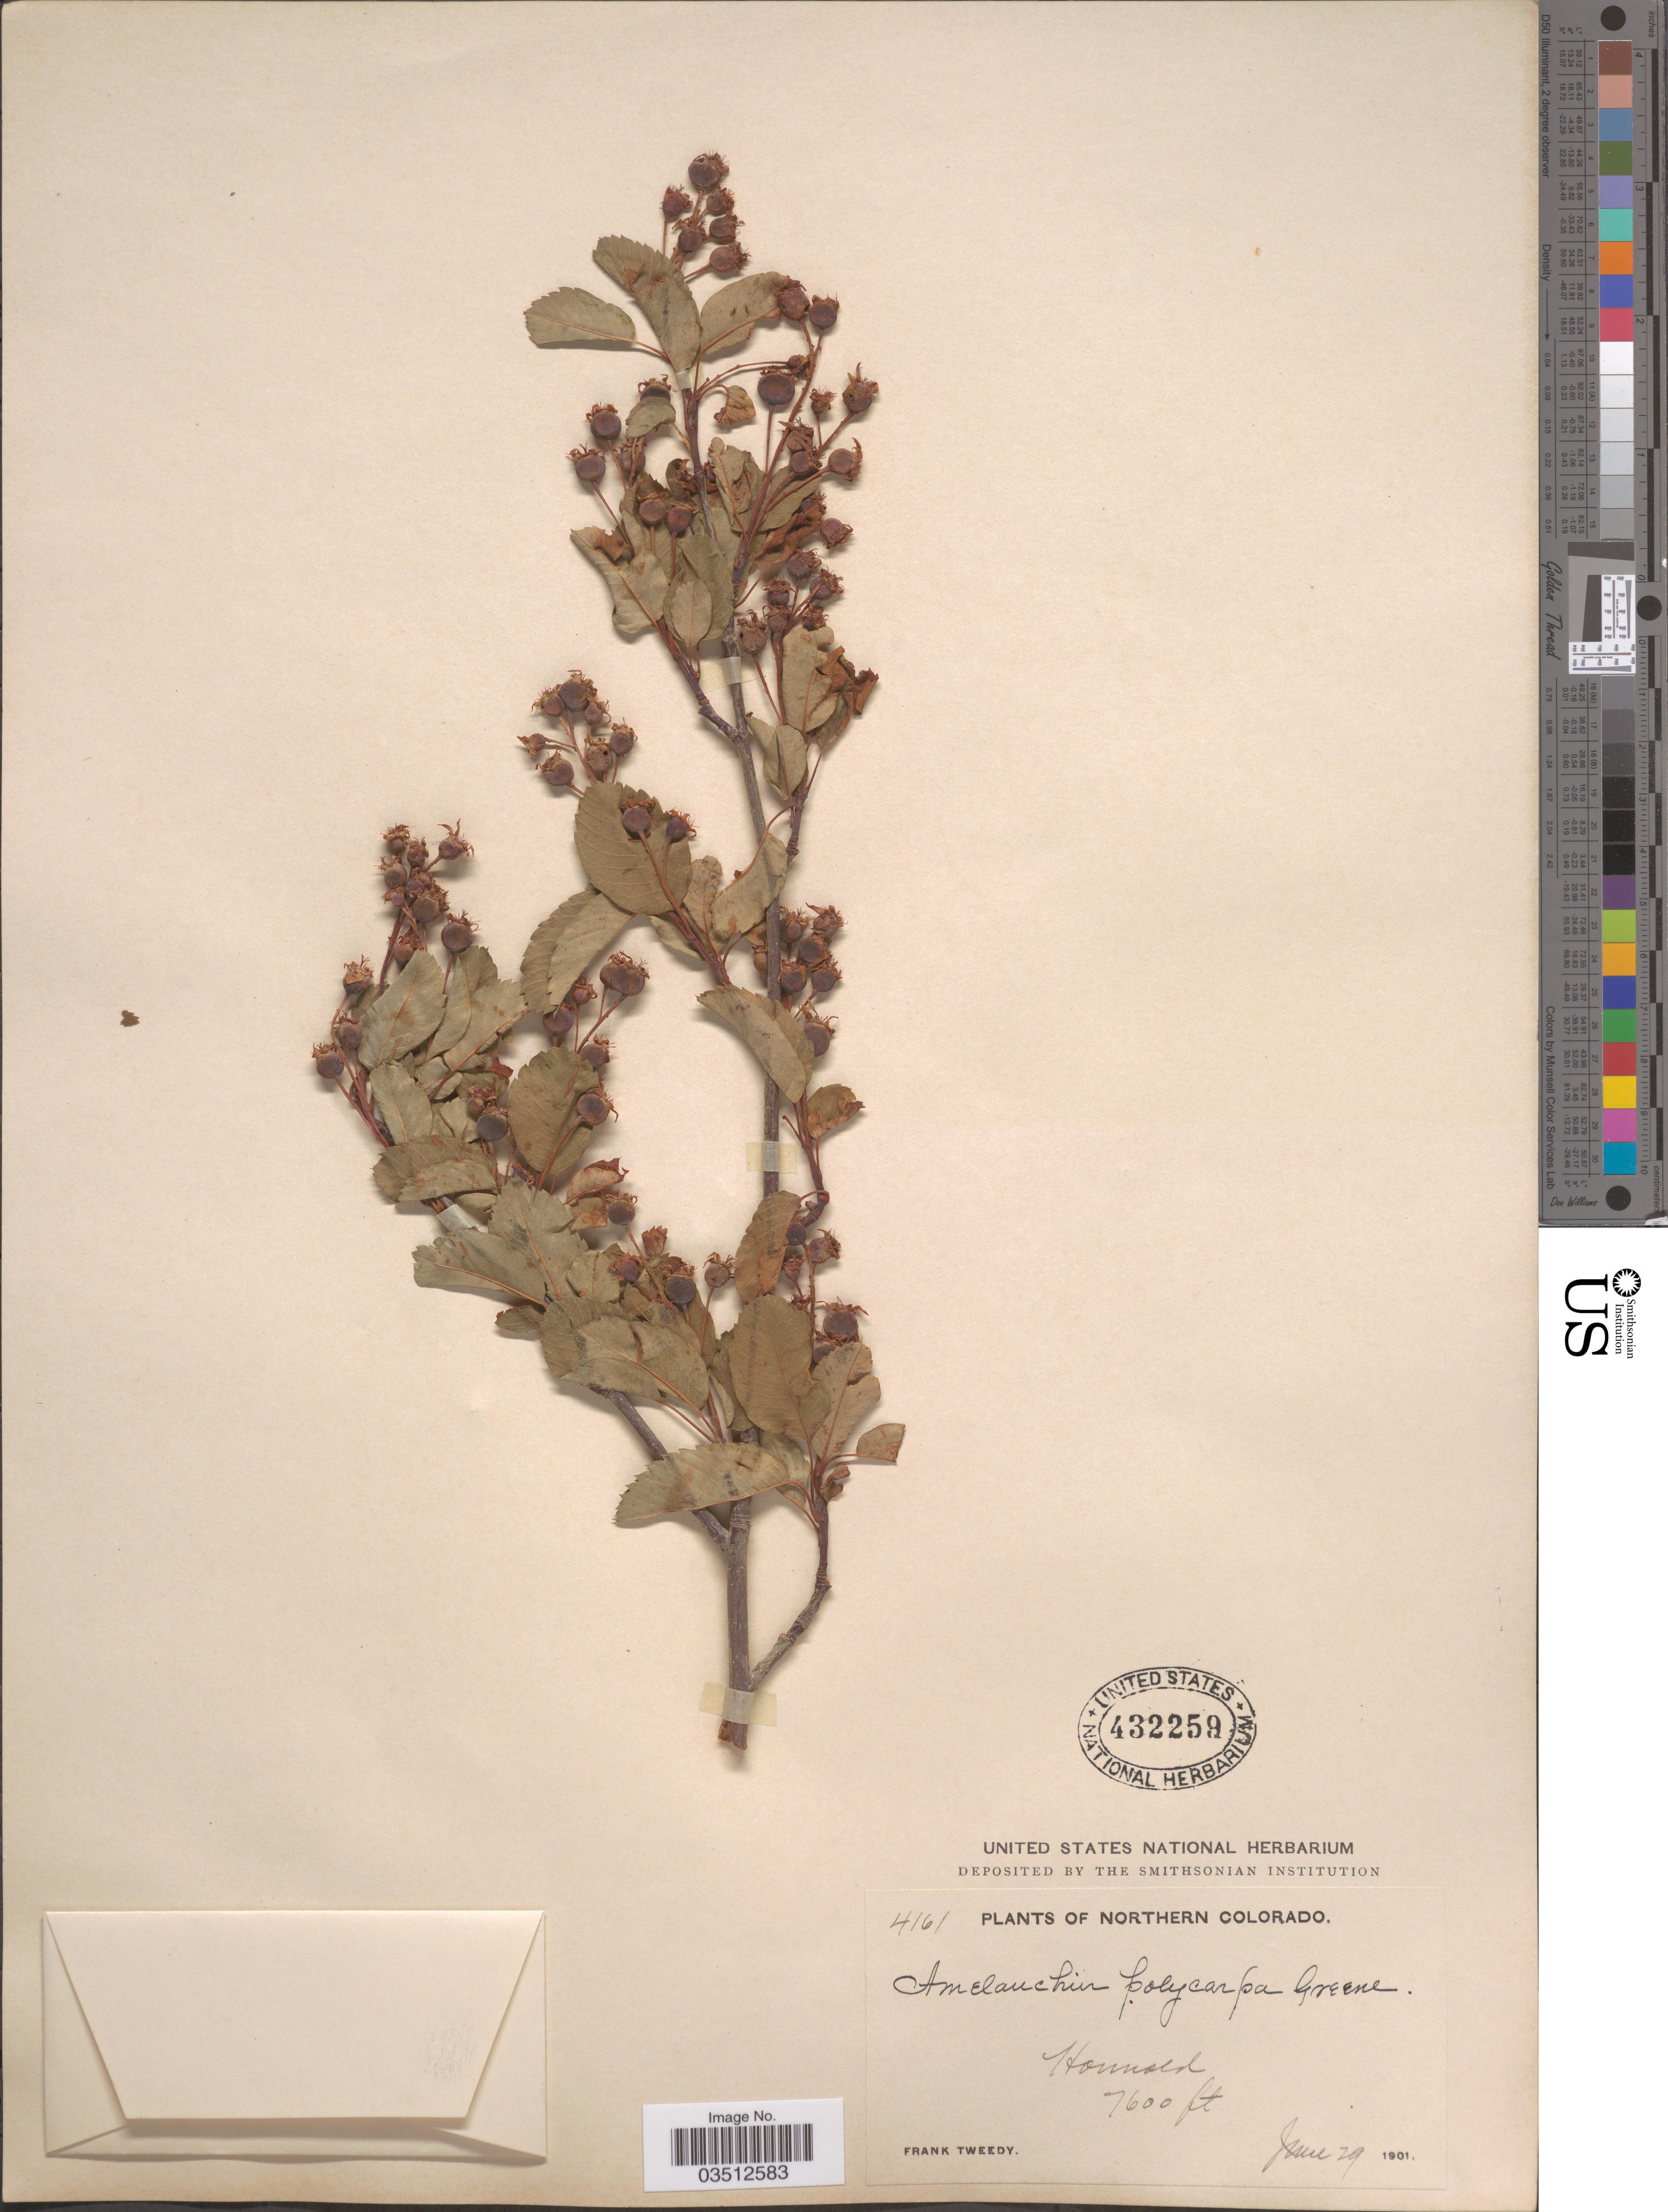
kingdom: Plantae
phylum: Tracheophyta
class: Magnoliopsida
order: Rosales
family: Rosaceae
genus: Amelanchier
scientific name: Amelanchier prunifolia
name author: Greene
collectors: F. Tweedy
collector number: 4161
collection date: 1901-06-29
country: United States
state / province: Colorado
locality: Northern Colorado, Honnold.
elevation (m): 2316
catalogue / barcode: US 432259